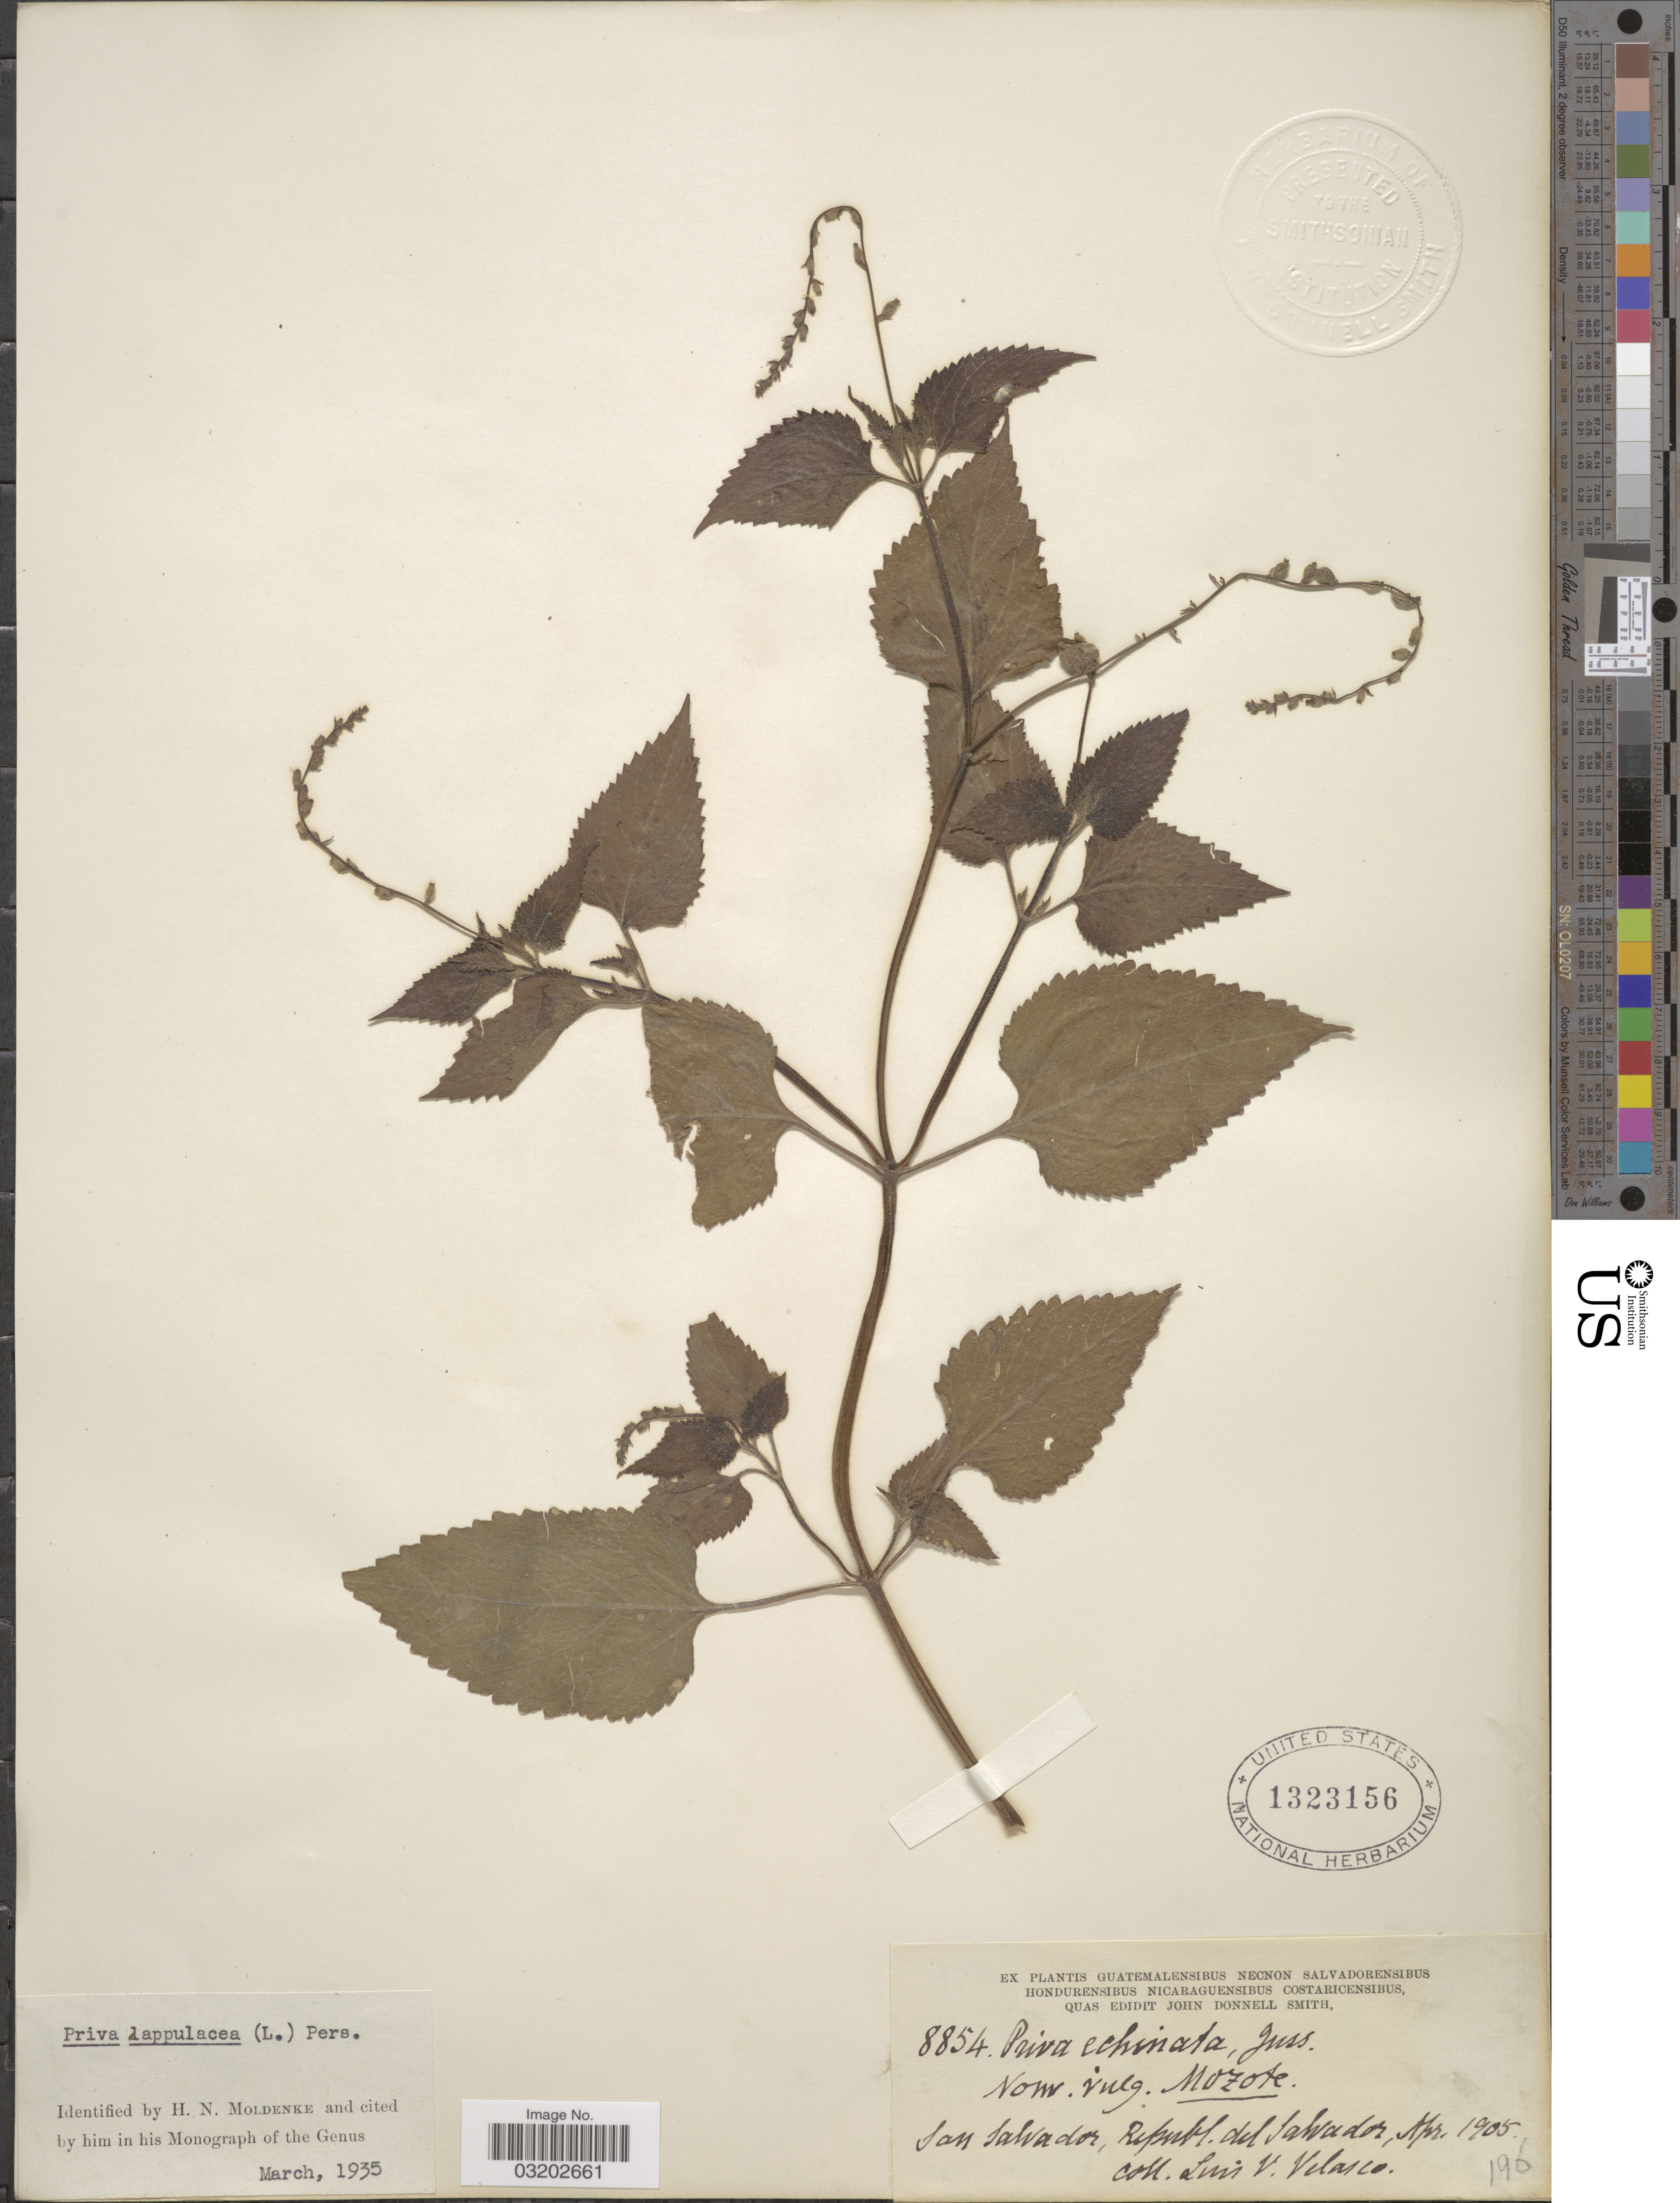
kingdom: Plantae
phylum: Tracheophyta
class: Magnoliopsida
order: Lamiales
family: Verbenaceae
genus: Priva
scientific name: Priva lappulacea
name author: (L.) Pers.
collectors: L. Velasco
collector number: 8854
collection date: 1905-04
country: El Salvador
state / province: San Salvador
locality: San Salvador, Repbl. del Salvador.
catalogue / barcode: US 1323156